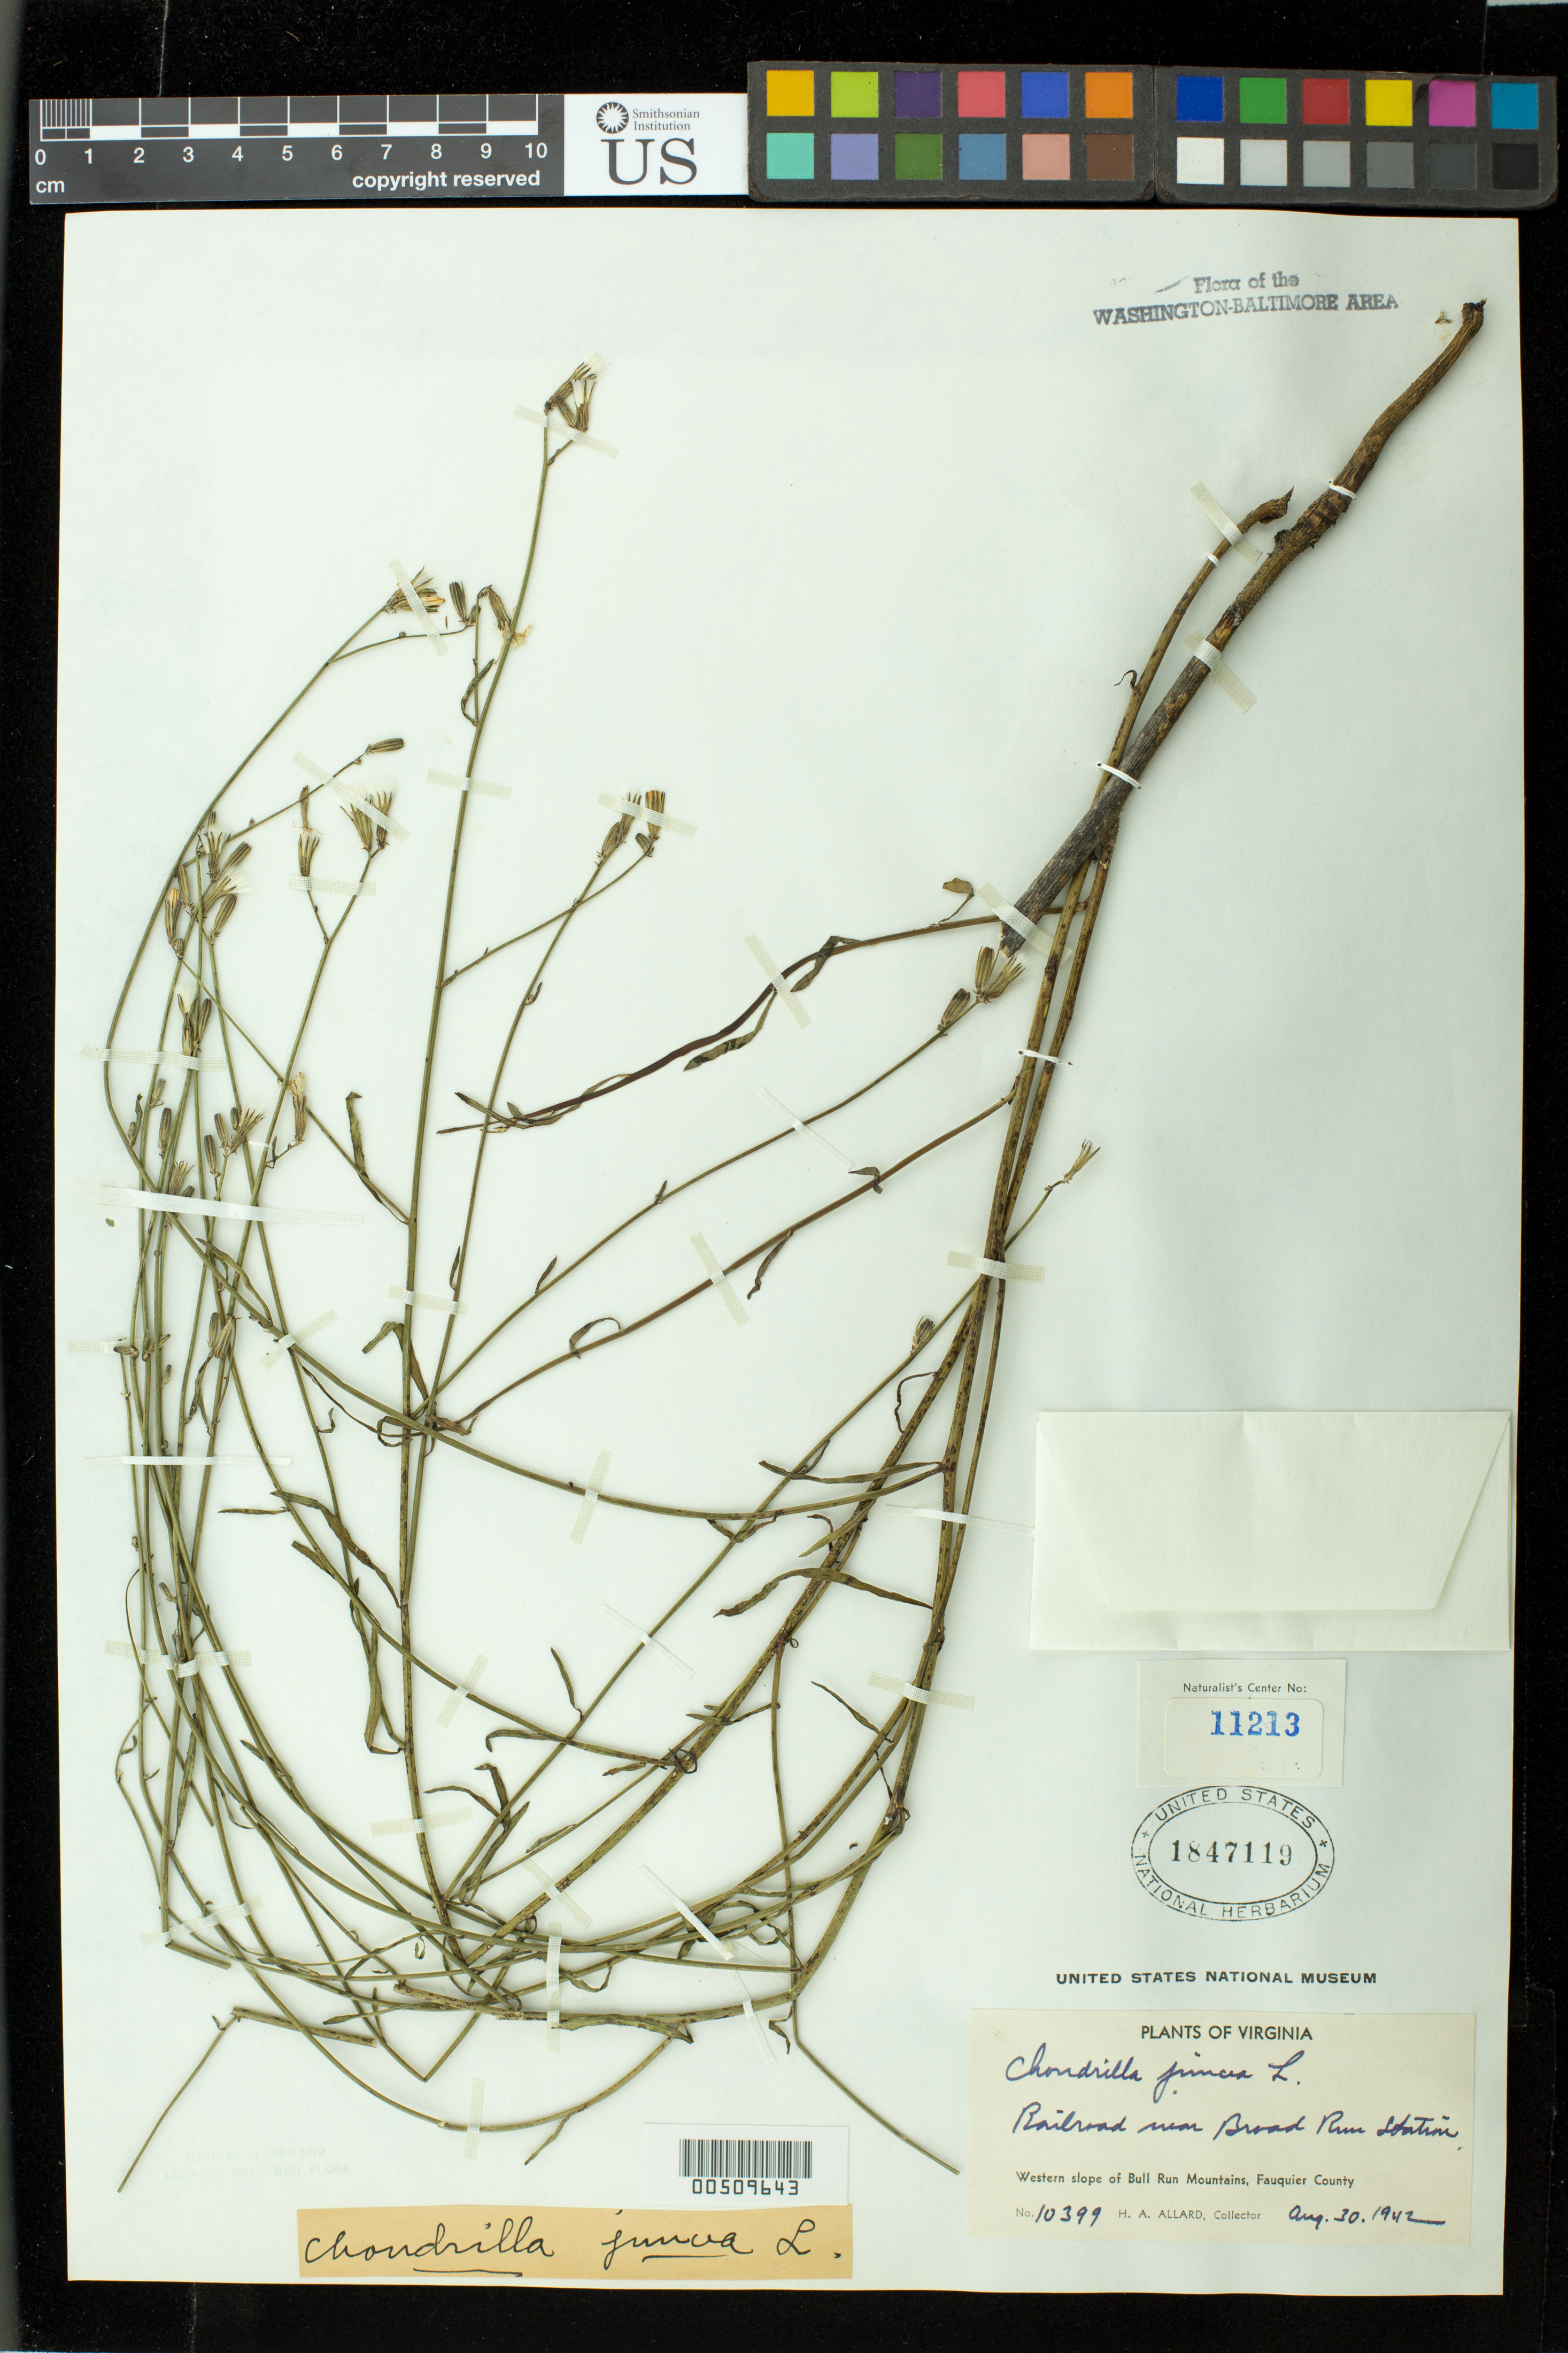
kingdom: Plantae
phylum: Tracheophyta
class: Magnoliopsida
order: Asterales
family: Asteraceae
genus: Chondrilla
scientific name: Chondrilla juncea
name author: L.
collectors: H. A. Allard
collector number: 10399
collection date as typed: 30 Aug 1942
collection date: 1942-08-30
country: United States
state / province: Virginia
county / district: Fauquier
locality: Bull Run Mts., near Broad Run Station Bull Run Mts.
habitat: railroad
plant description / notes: Specimens returned from Naturalist Center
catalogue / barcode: US 1847119